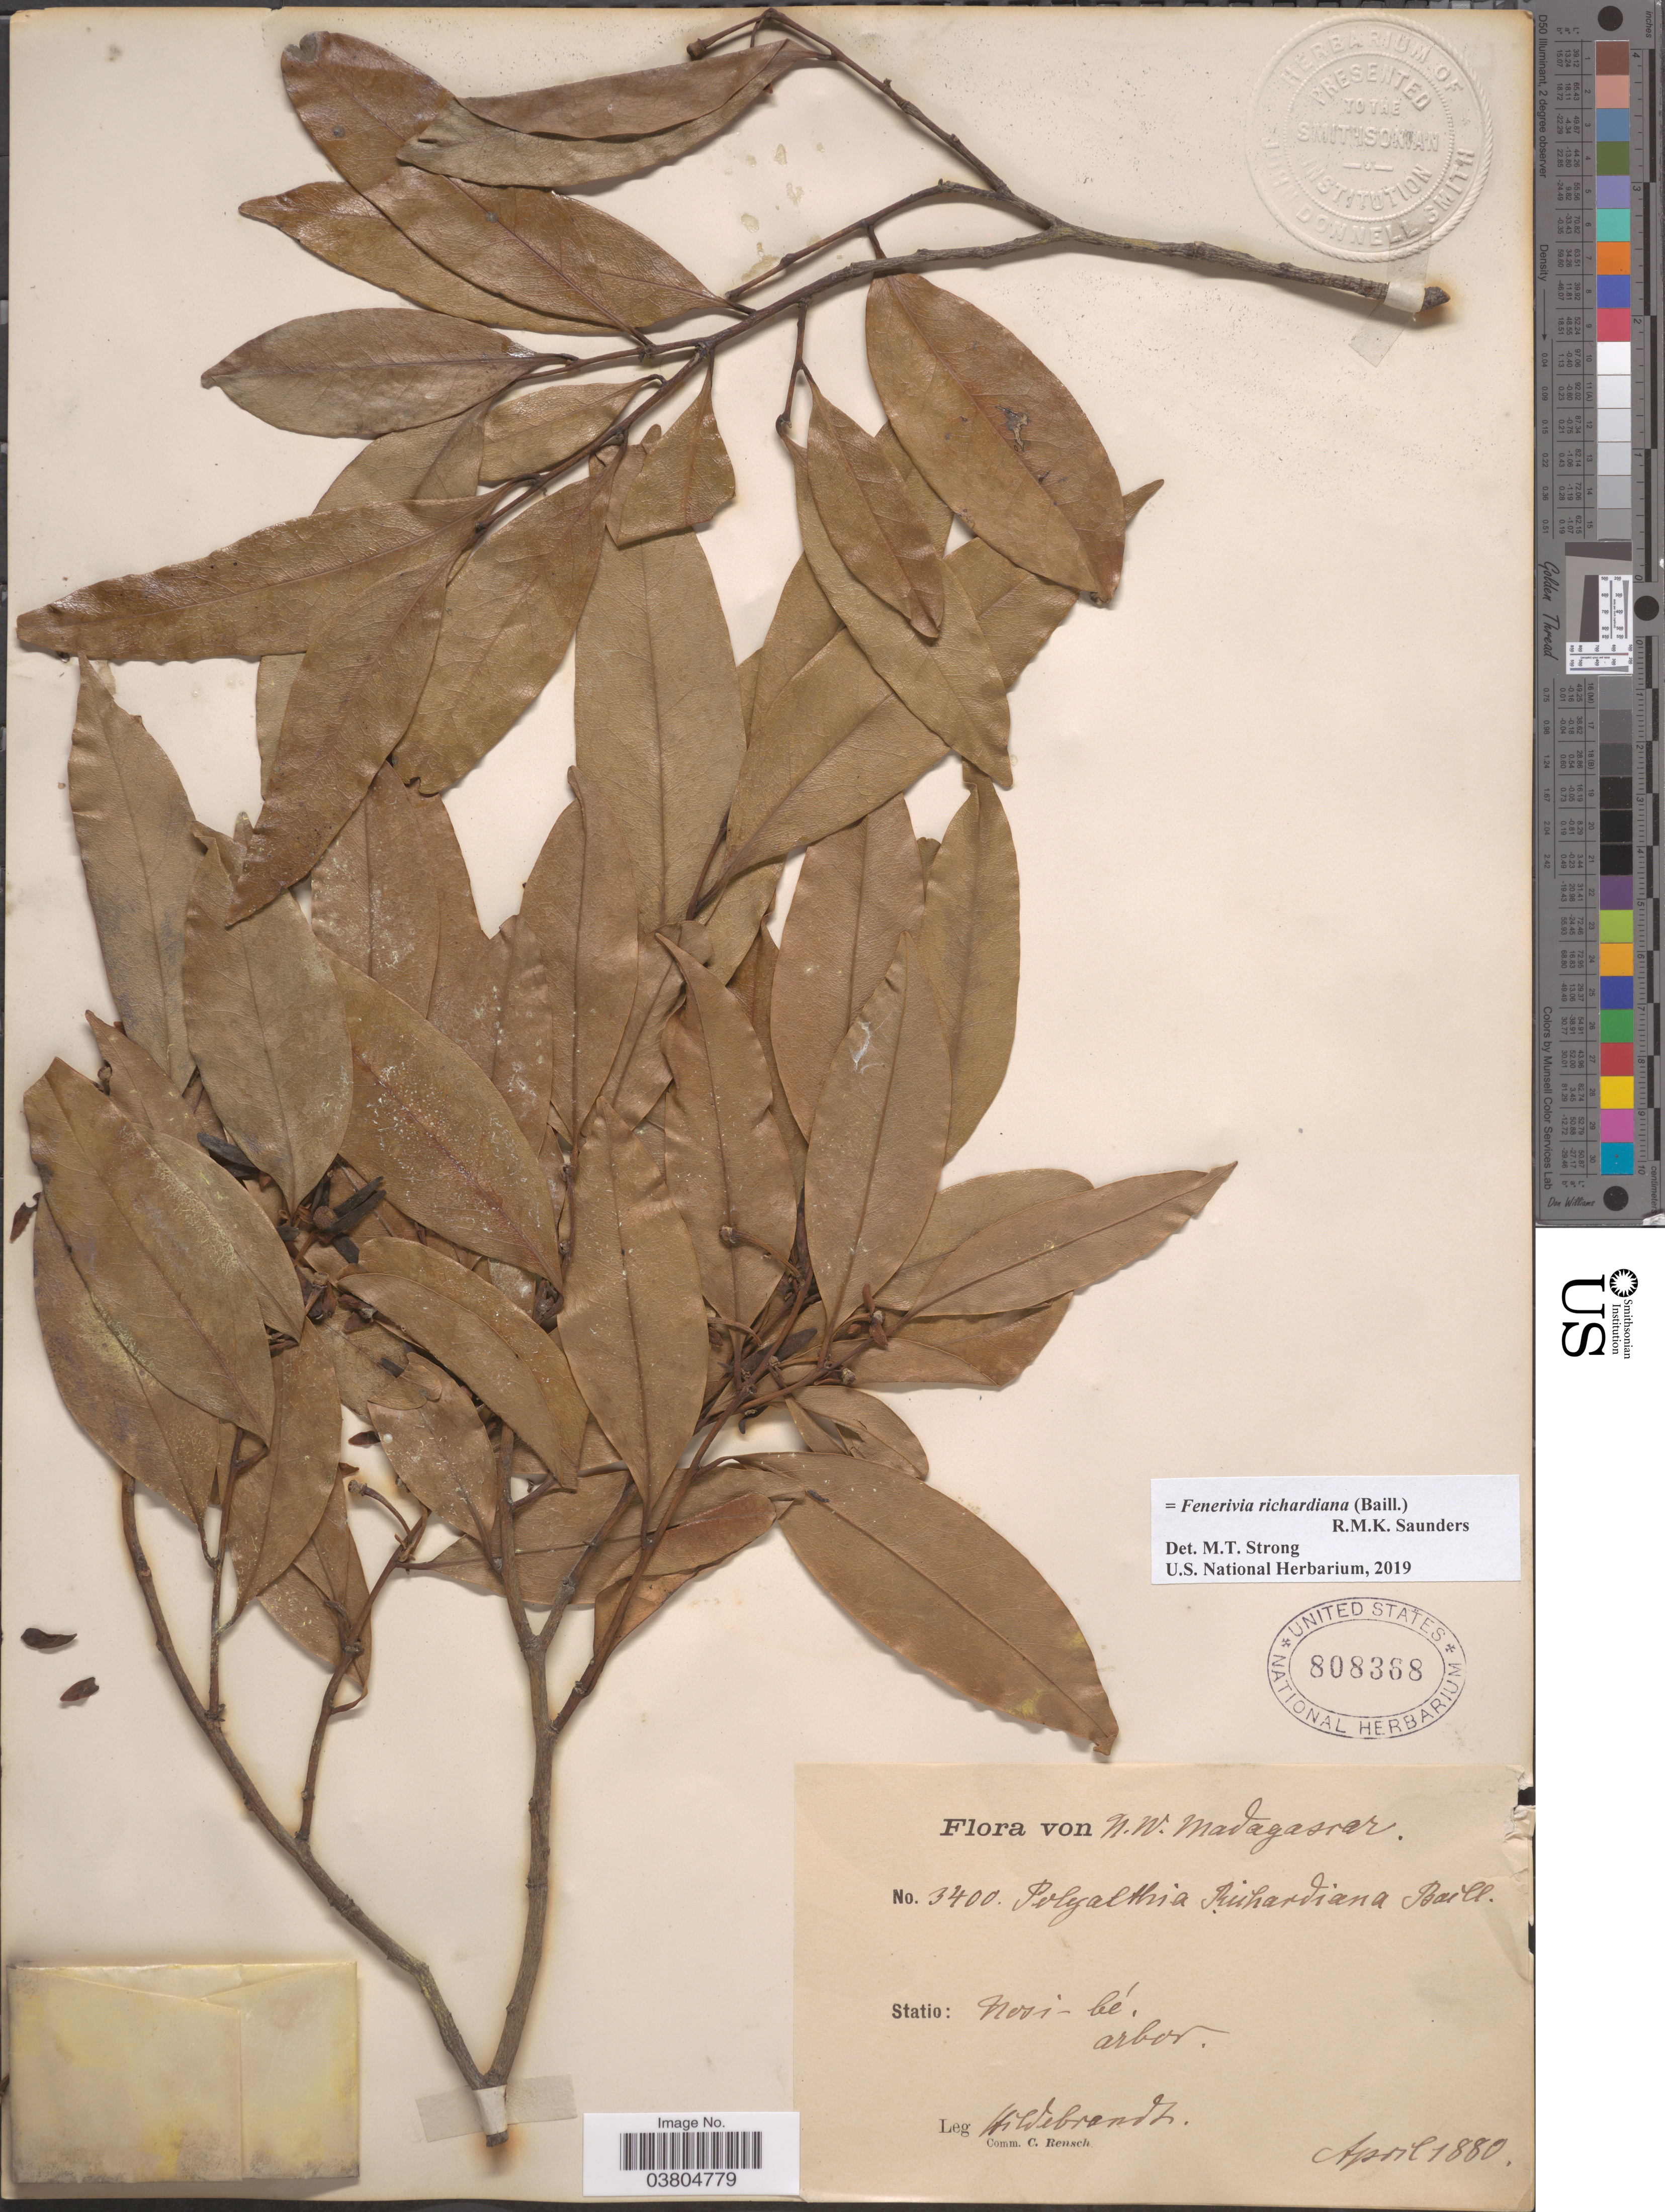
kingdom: Plantae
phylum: Tracheophyta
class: Magnoliopsida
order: Magnoliales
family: Annonaceae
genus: Fenerivia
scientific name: Fenerivia richardiana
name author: (Baill.) R.M.K. Saunders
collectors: J. Hildebrandt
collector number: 3400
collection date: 1880-04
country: Madagascar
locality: N.W. Madagascar. Statio: Nosi-bé.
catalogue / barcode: US 808368